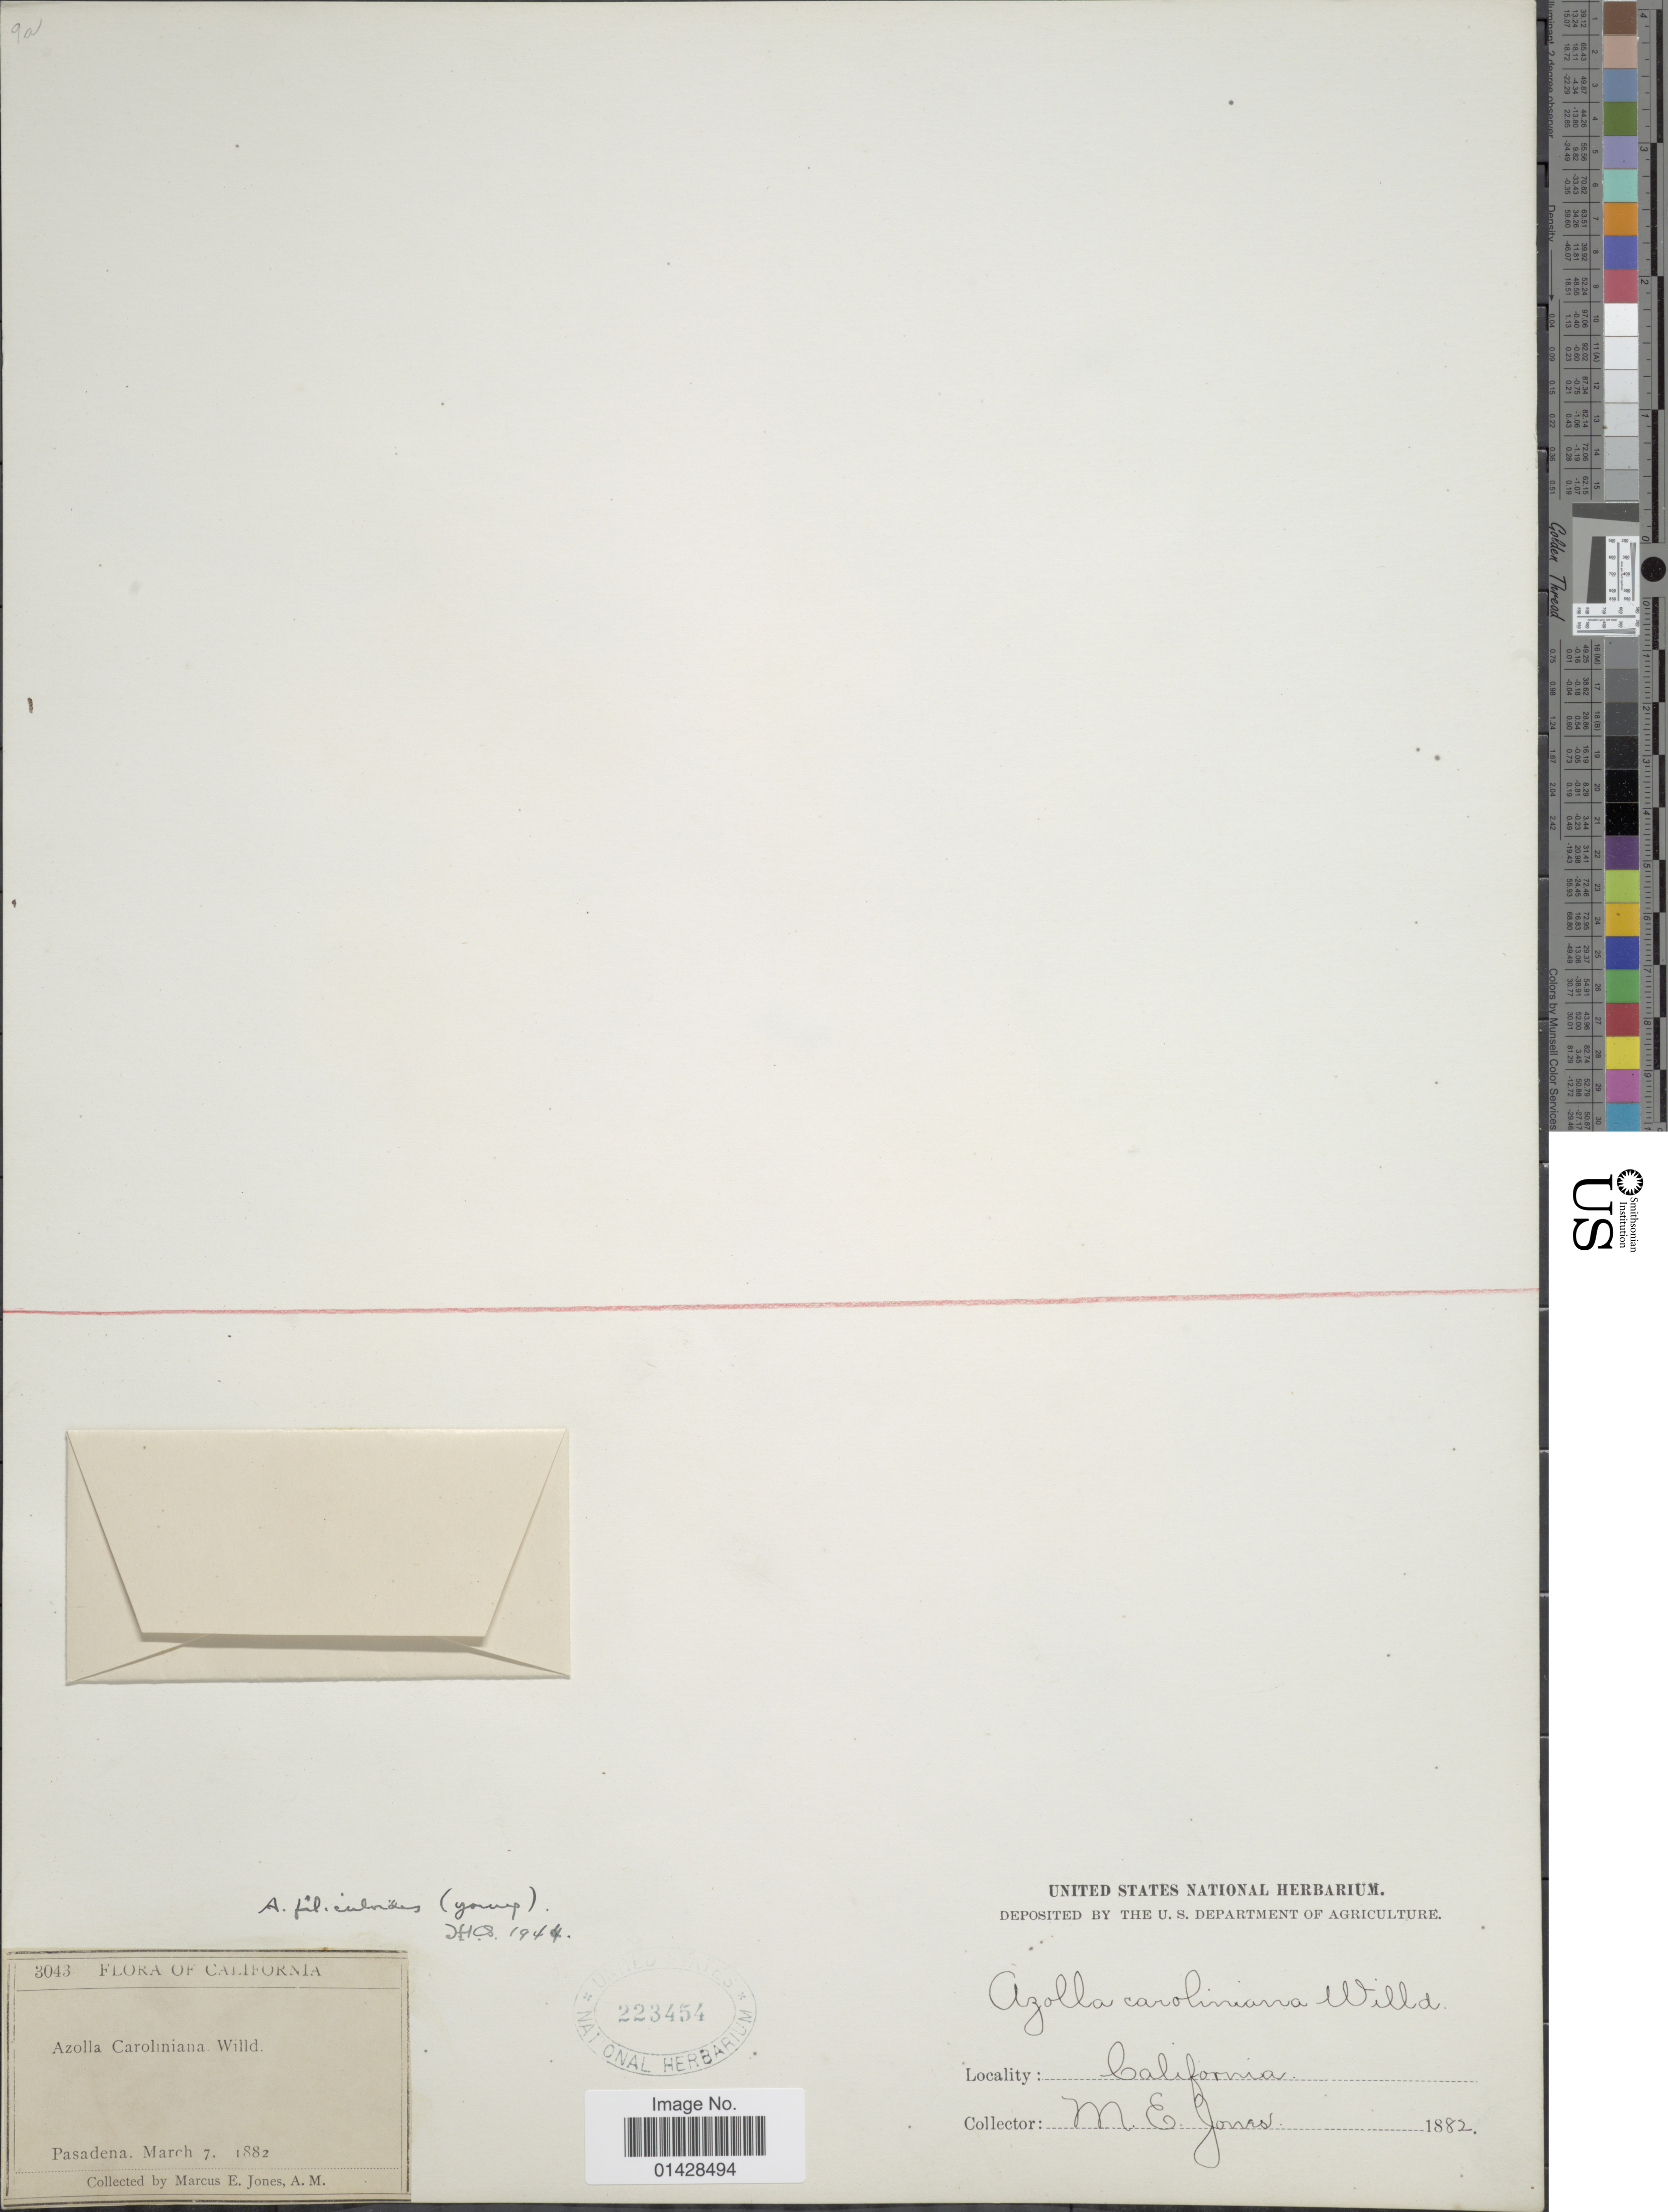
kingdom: Plantae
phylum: Tracheophyta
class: Polypodiopsida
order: Salviniales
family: Salviniaceae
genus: Azolla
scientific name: Azolla filiculoides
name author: Lam.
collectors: M. E. Jones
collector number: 3043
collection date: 1882-03-07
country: United States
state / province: California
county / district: Los Angeles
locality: Pasadena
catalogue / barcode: US 223454